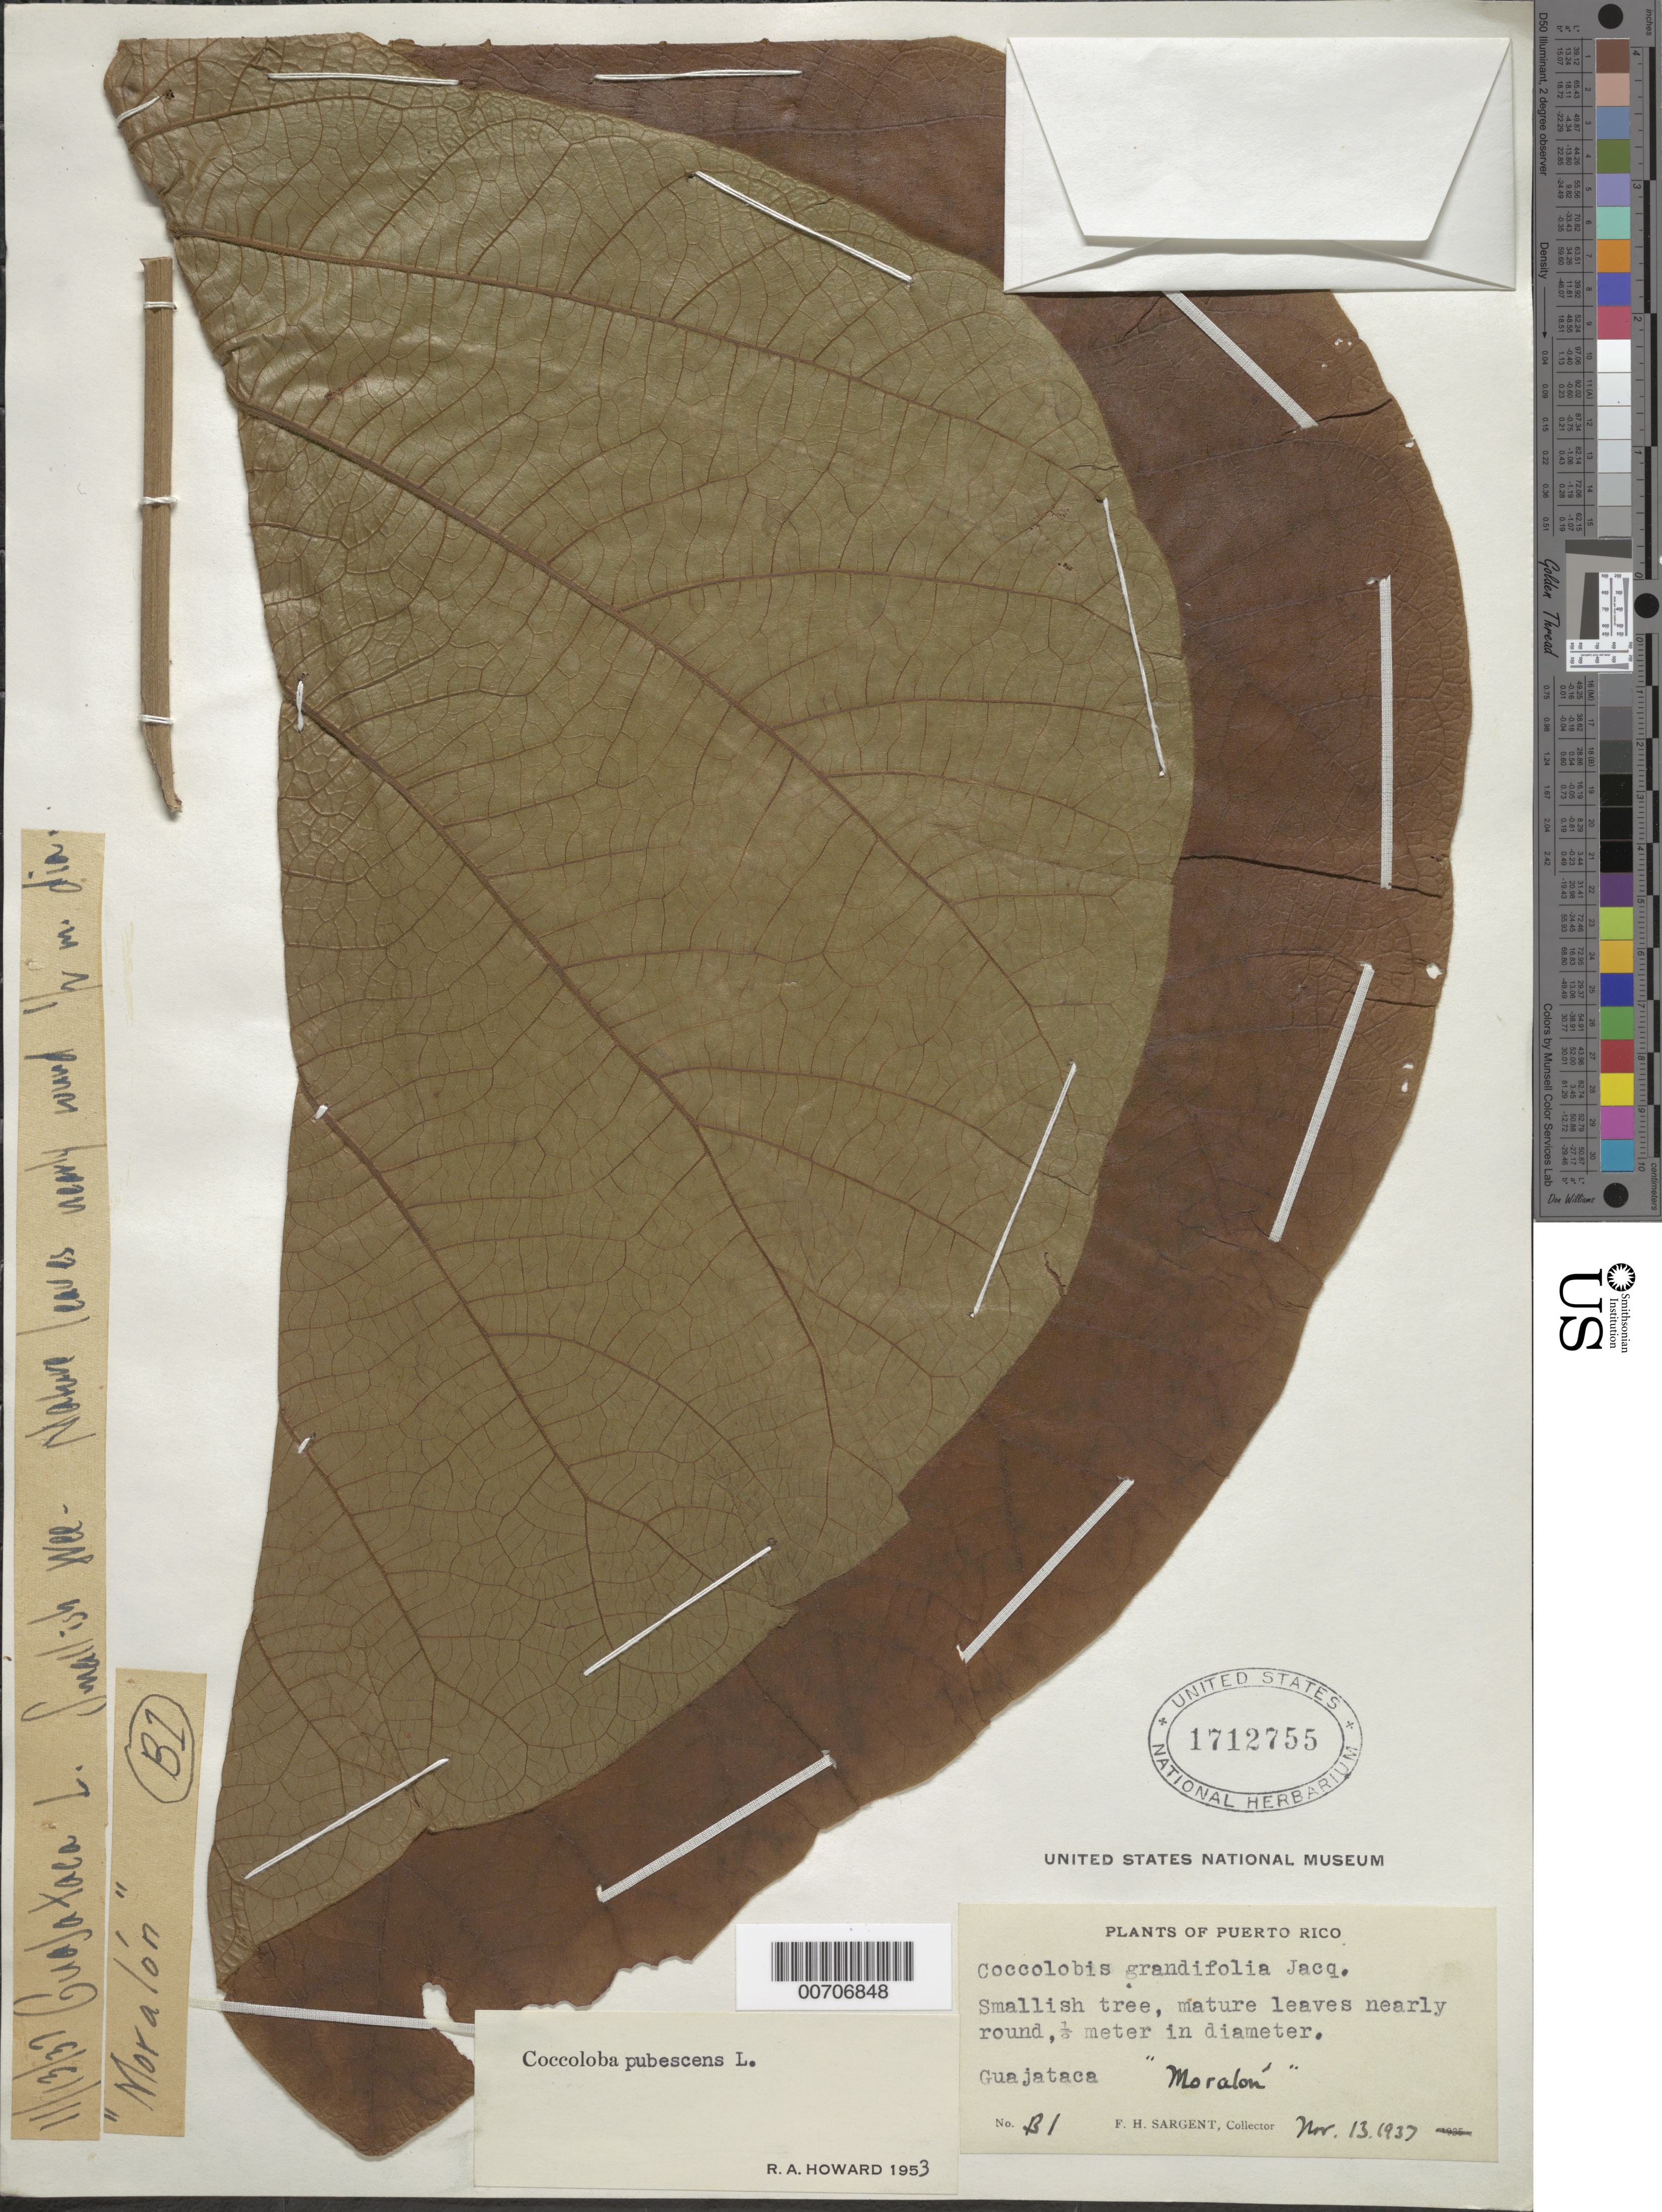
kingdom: Plantae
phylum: Tracheophyta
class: Magnoliopsida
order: Caryophyllales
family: Polygonaceae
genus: Coccoloba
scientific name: Coccoloba pubescens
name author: L.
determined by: Howard, R. A.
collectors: F. H. Sargent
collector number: B 1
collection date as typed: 13 Nov 1937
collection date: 1937-11-13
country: Puerto Rico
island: Greater Antilles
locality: Guajataca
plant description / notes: Common name: "Moralon"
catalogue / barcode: US 1712755